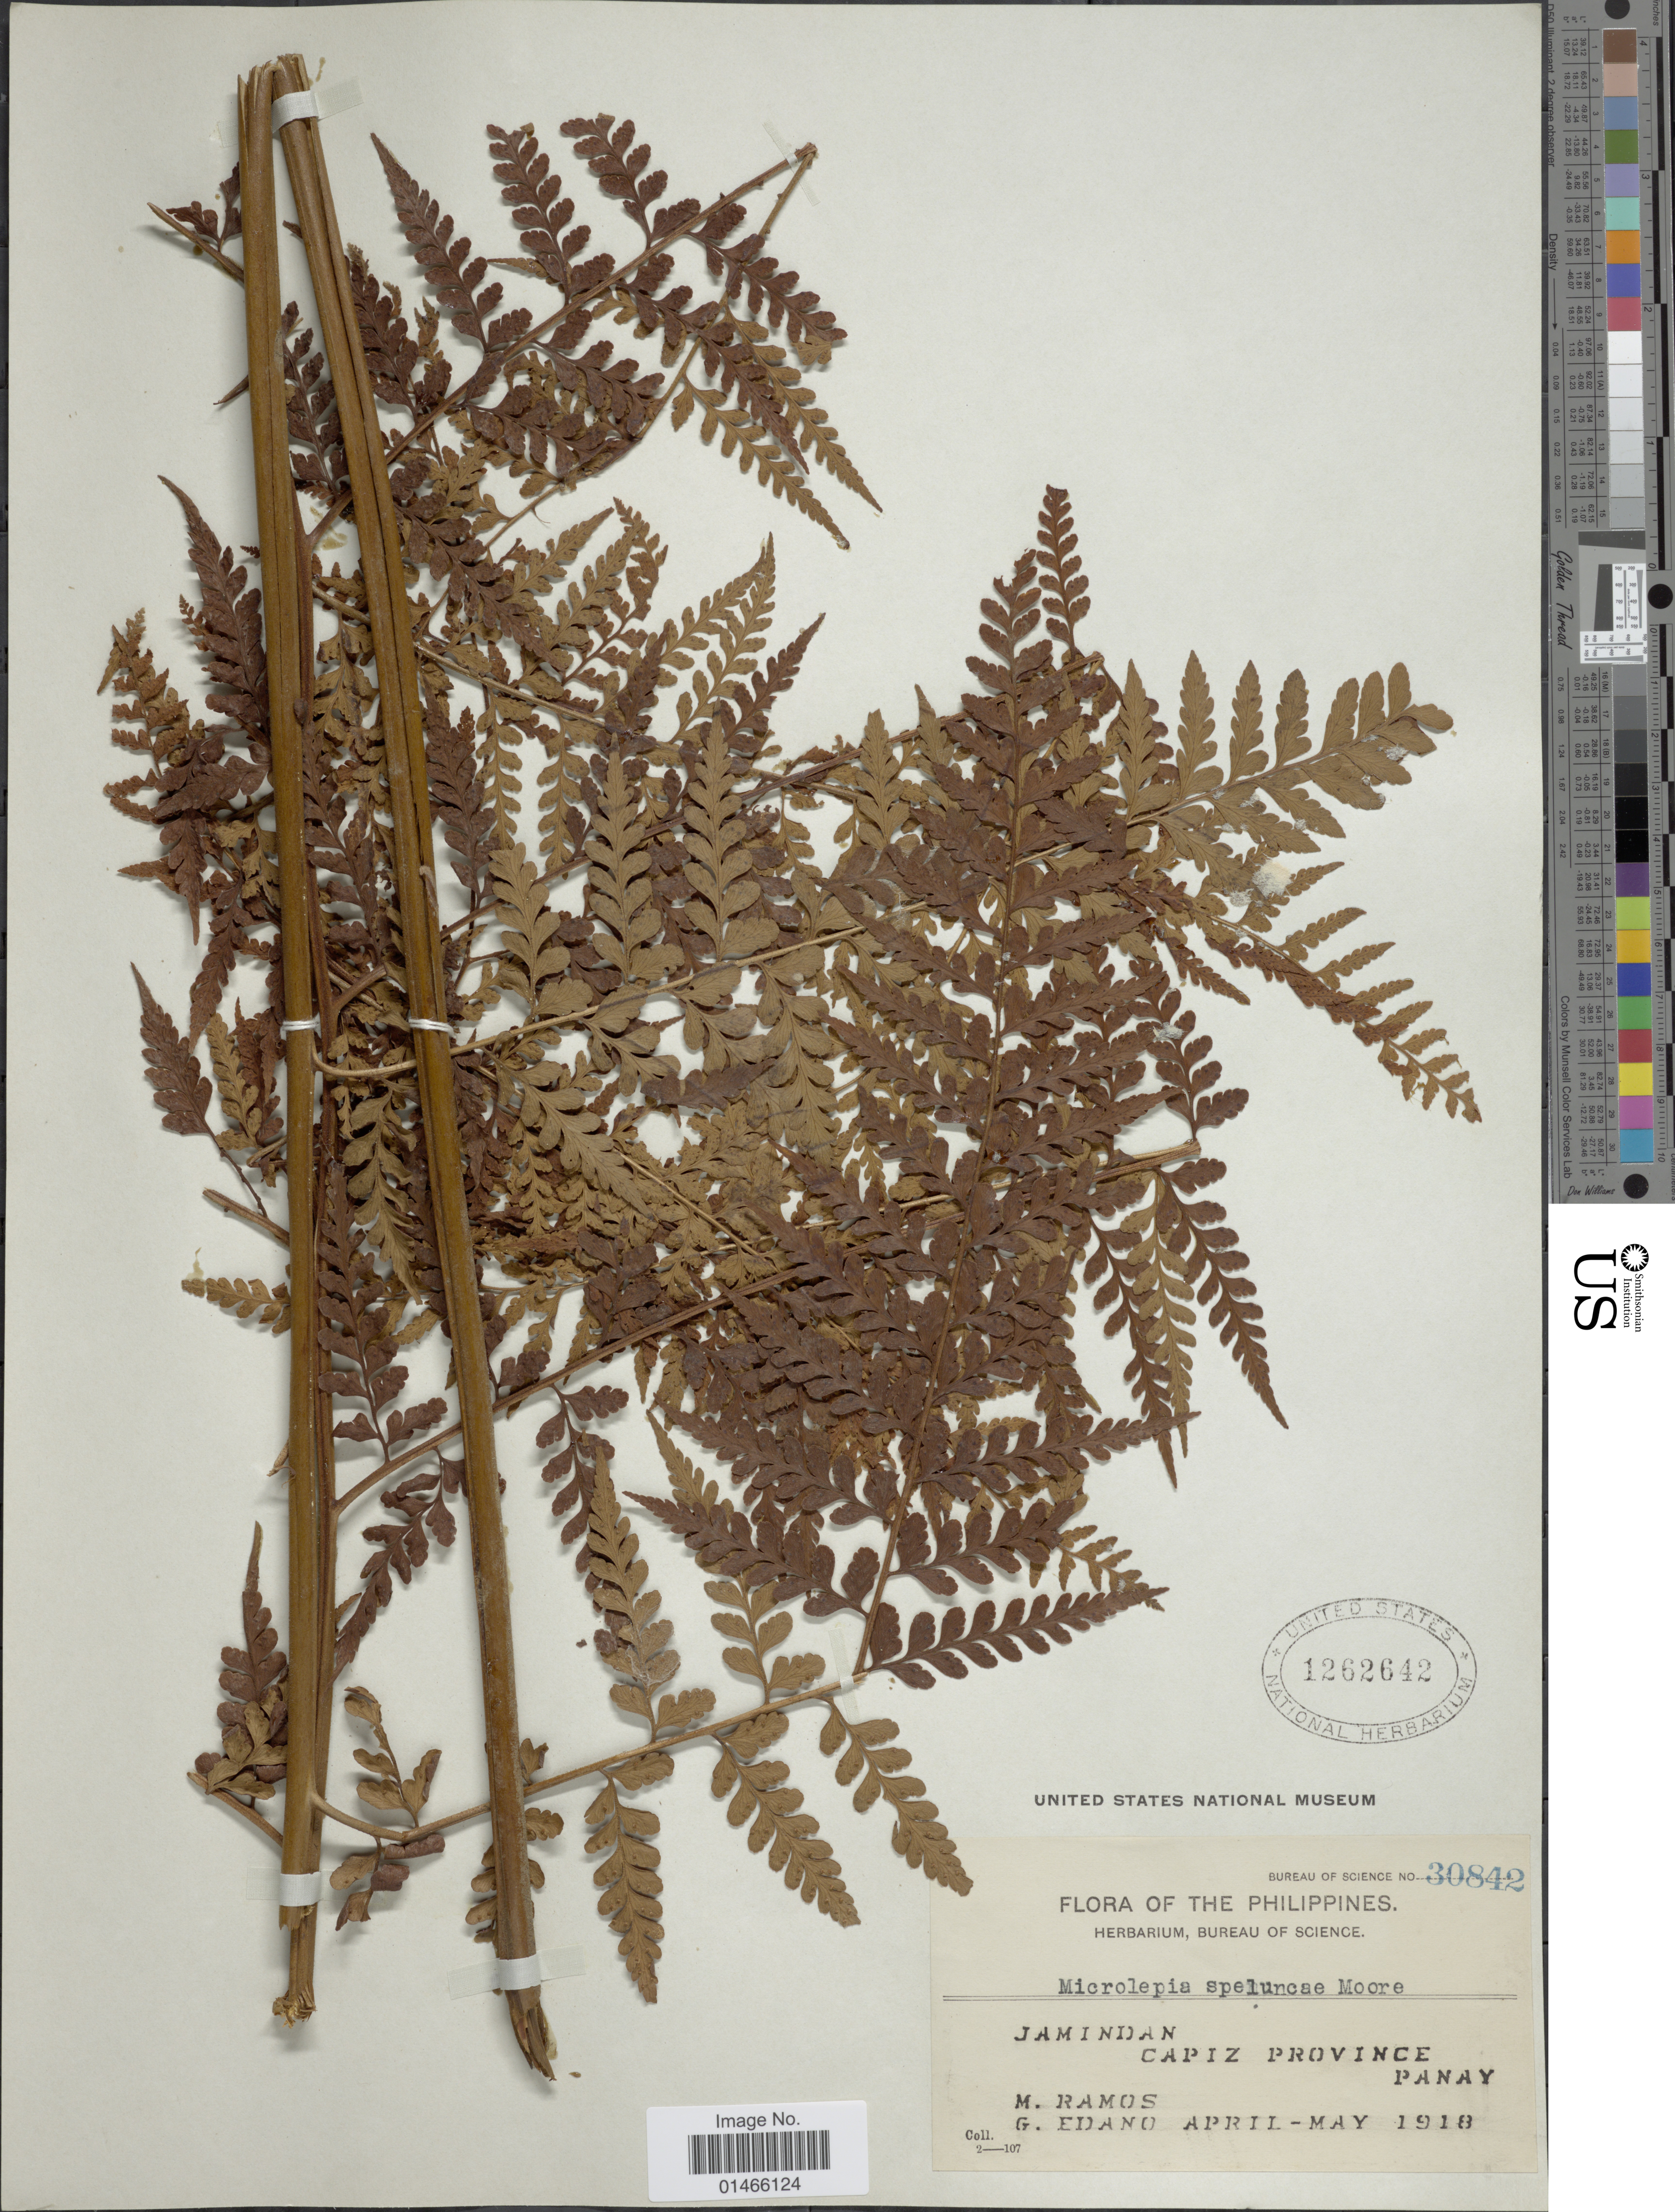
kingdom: Plantae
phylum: Tracheophyta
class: Polypodiopsida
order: Polypodiales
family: Dennstaedtiaceae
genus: Microlepia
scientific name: Microlepia speluncae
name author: (L.) T. Moore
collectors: M. Ramos & G. Edaño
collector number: Bueau of Science 30842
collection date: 1918-04/1918-05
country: Philippines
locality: Jamindan, Capiz Province, Panay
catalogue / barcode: US 1262642